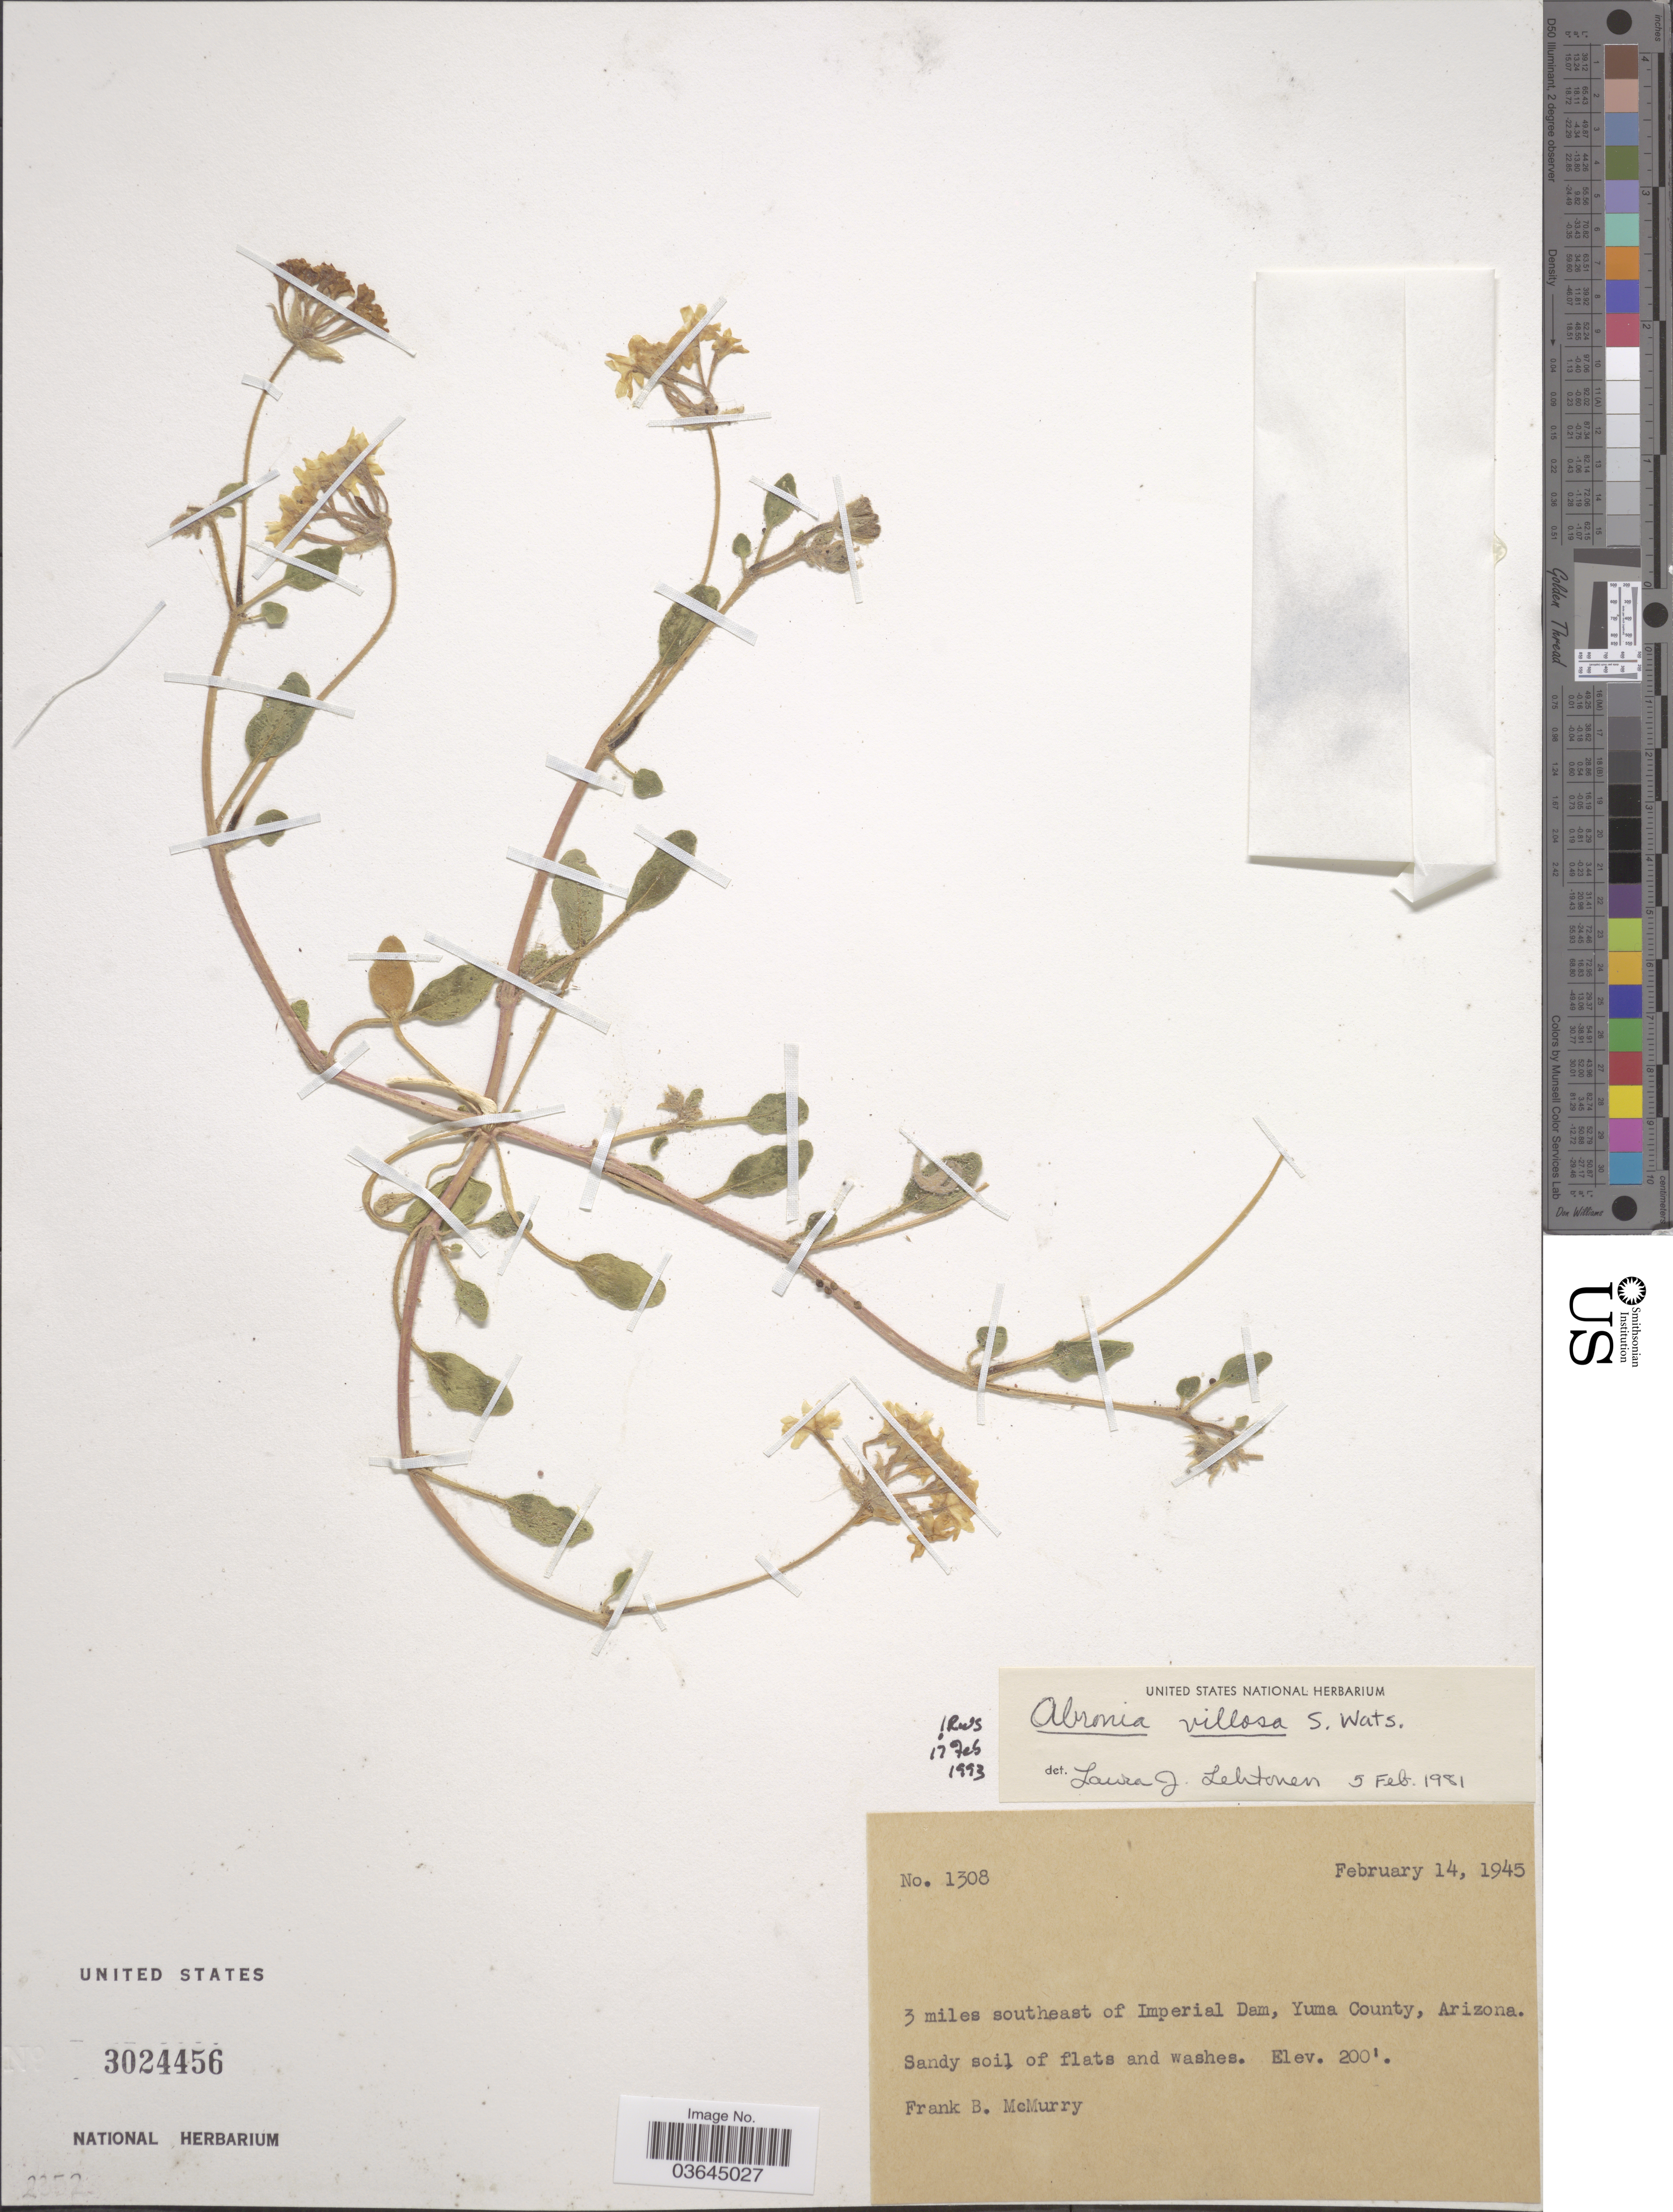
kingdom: Plantae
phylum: Tracheophyta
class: Magnoliopsida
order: Caryophyllales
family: Nyctaginaceae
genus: Abronia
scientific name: Abronia villosa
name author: S. Watson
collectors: F. B. McMurry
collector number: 1308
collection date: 1945-02-14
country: United States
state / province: Arizona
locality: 3 miles southeast of Imperial Dam, Yuma County.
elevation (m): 61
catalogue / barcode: US 3024456